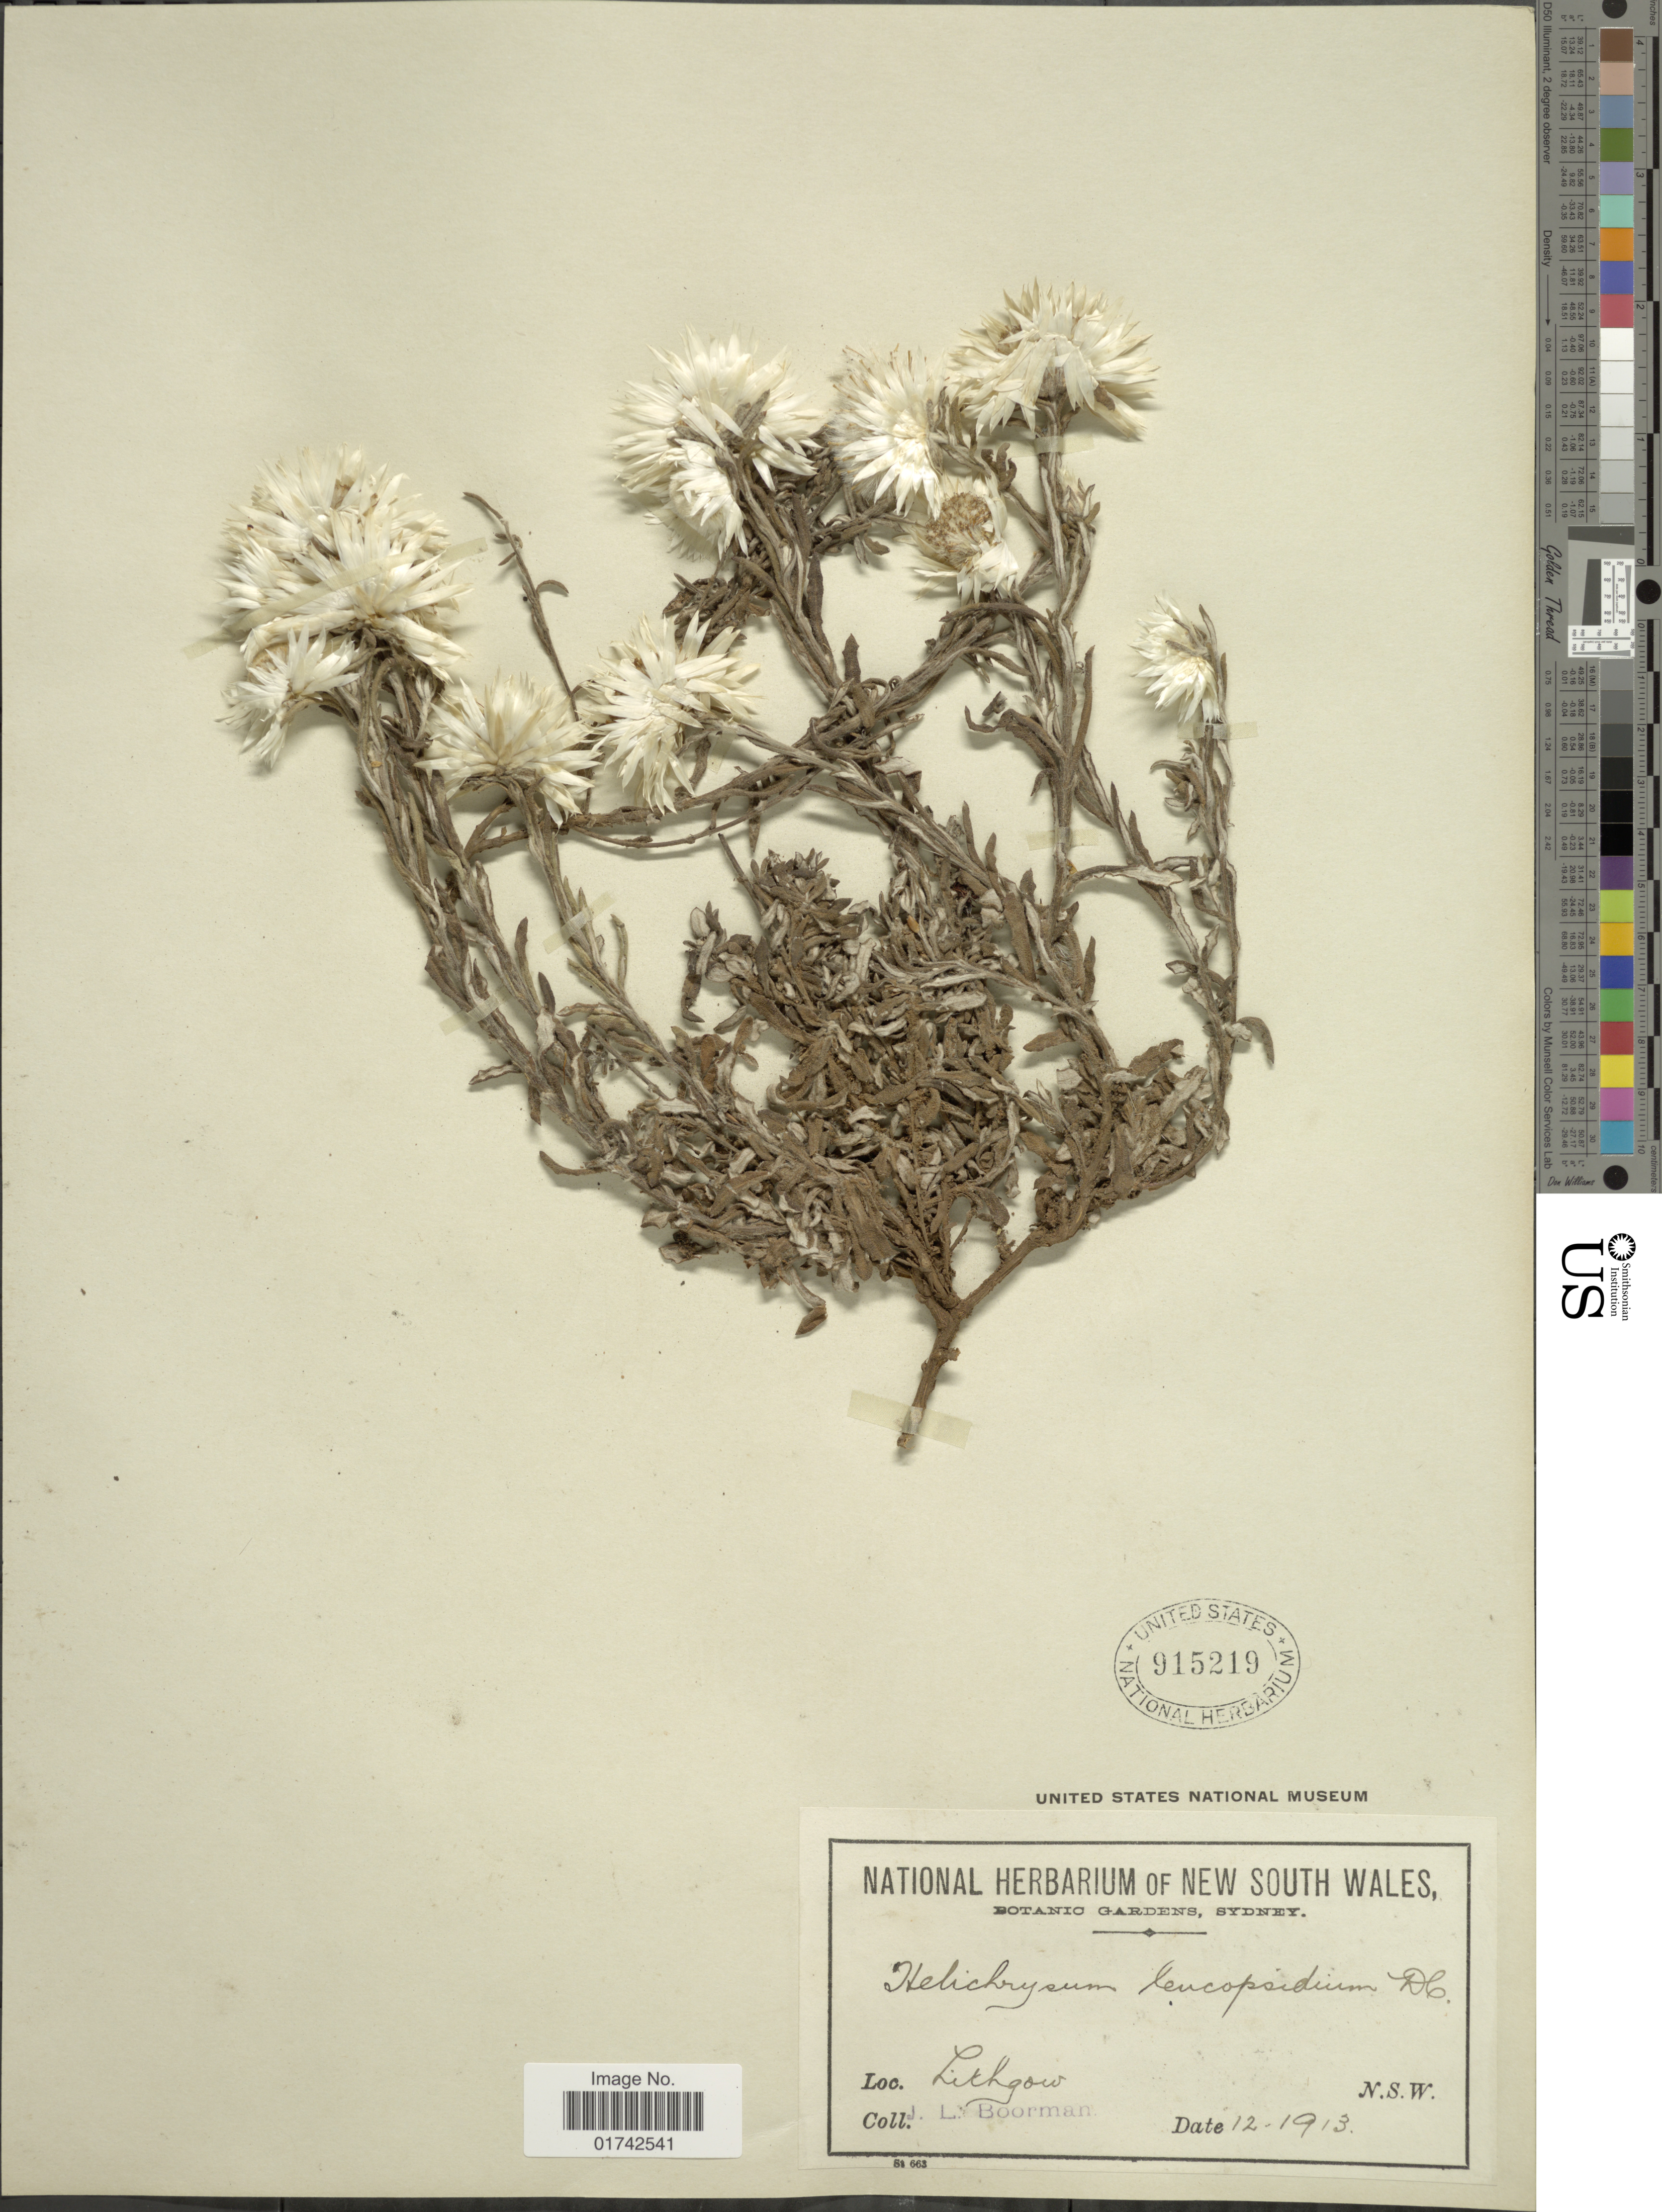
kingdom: Plantae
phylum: Tracheophyta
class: Magnoliopsida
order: Asterales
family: Asteraceae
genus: Helichrysum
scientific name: Helichrysum leucopsidium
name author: DC.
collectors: J. Boorman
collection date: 1913-12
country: Australia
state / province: New South Wales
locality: Lithgow N.S.W.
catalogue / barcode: US 915219